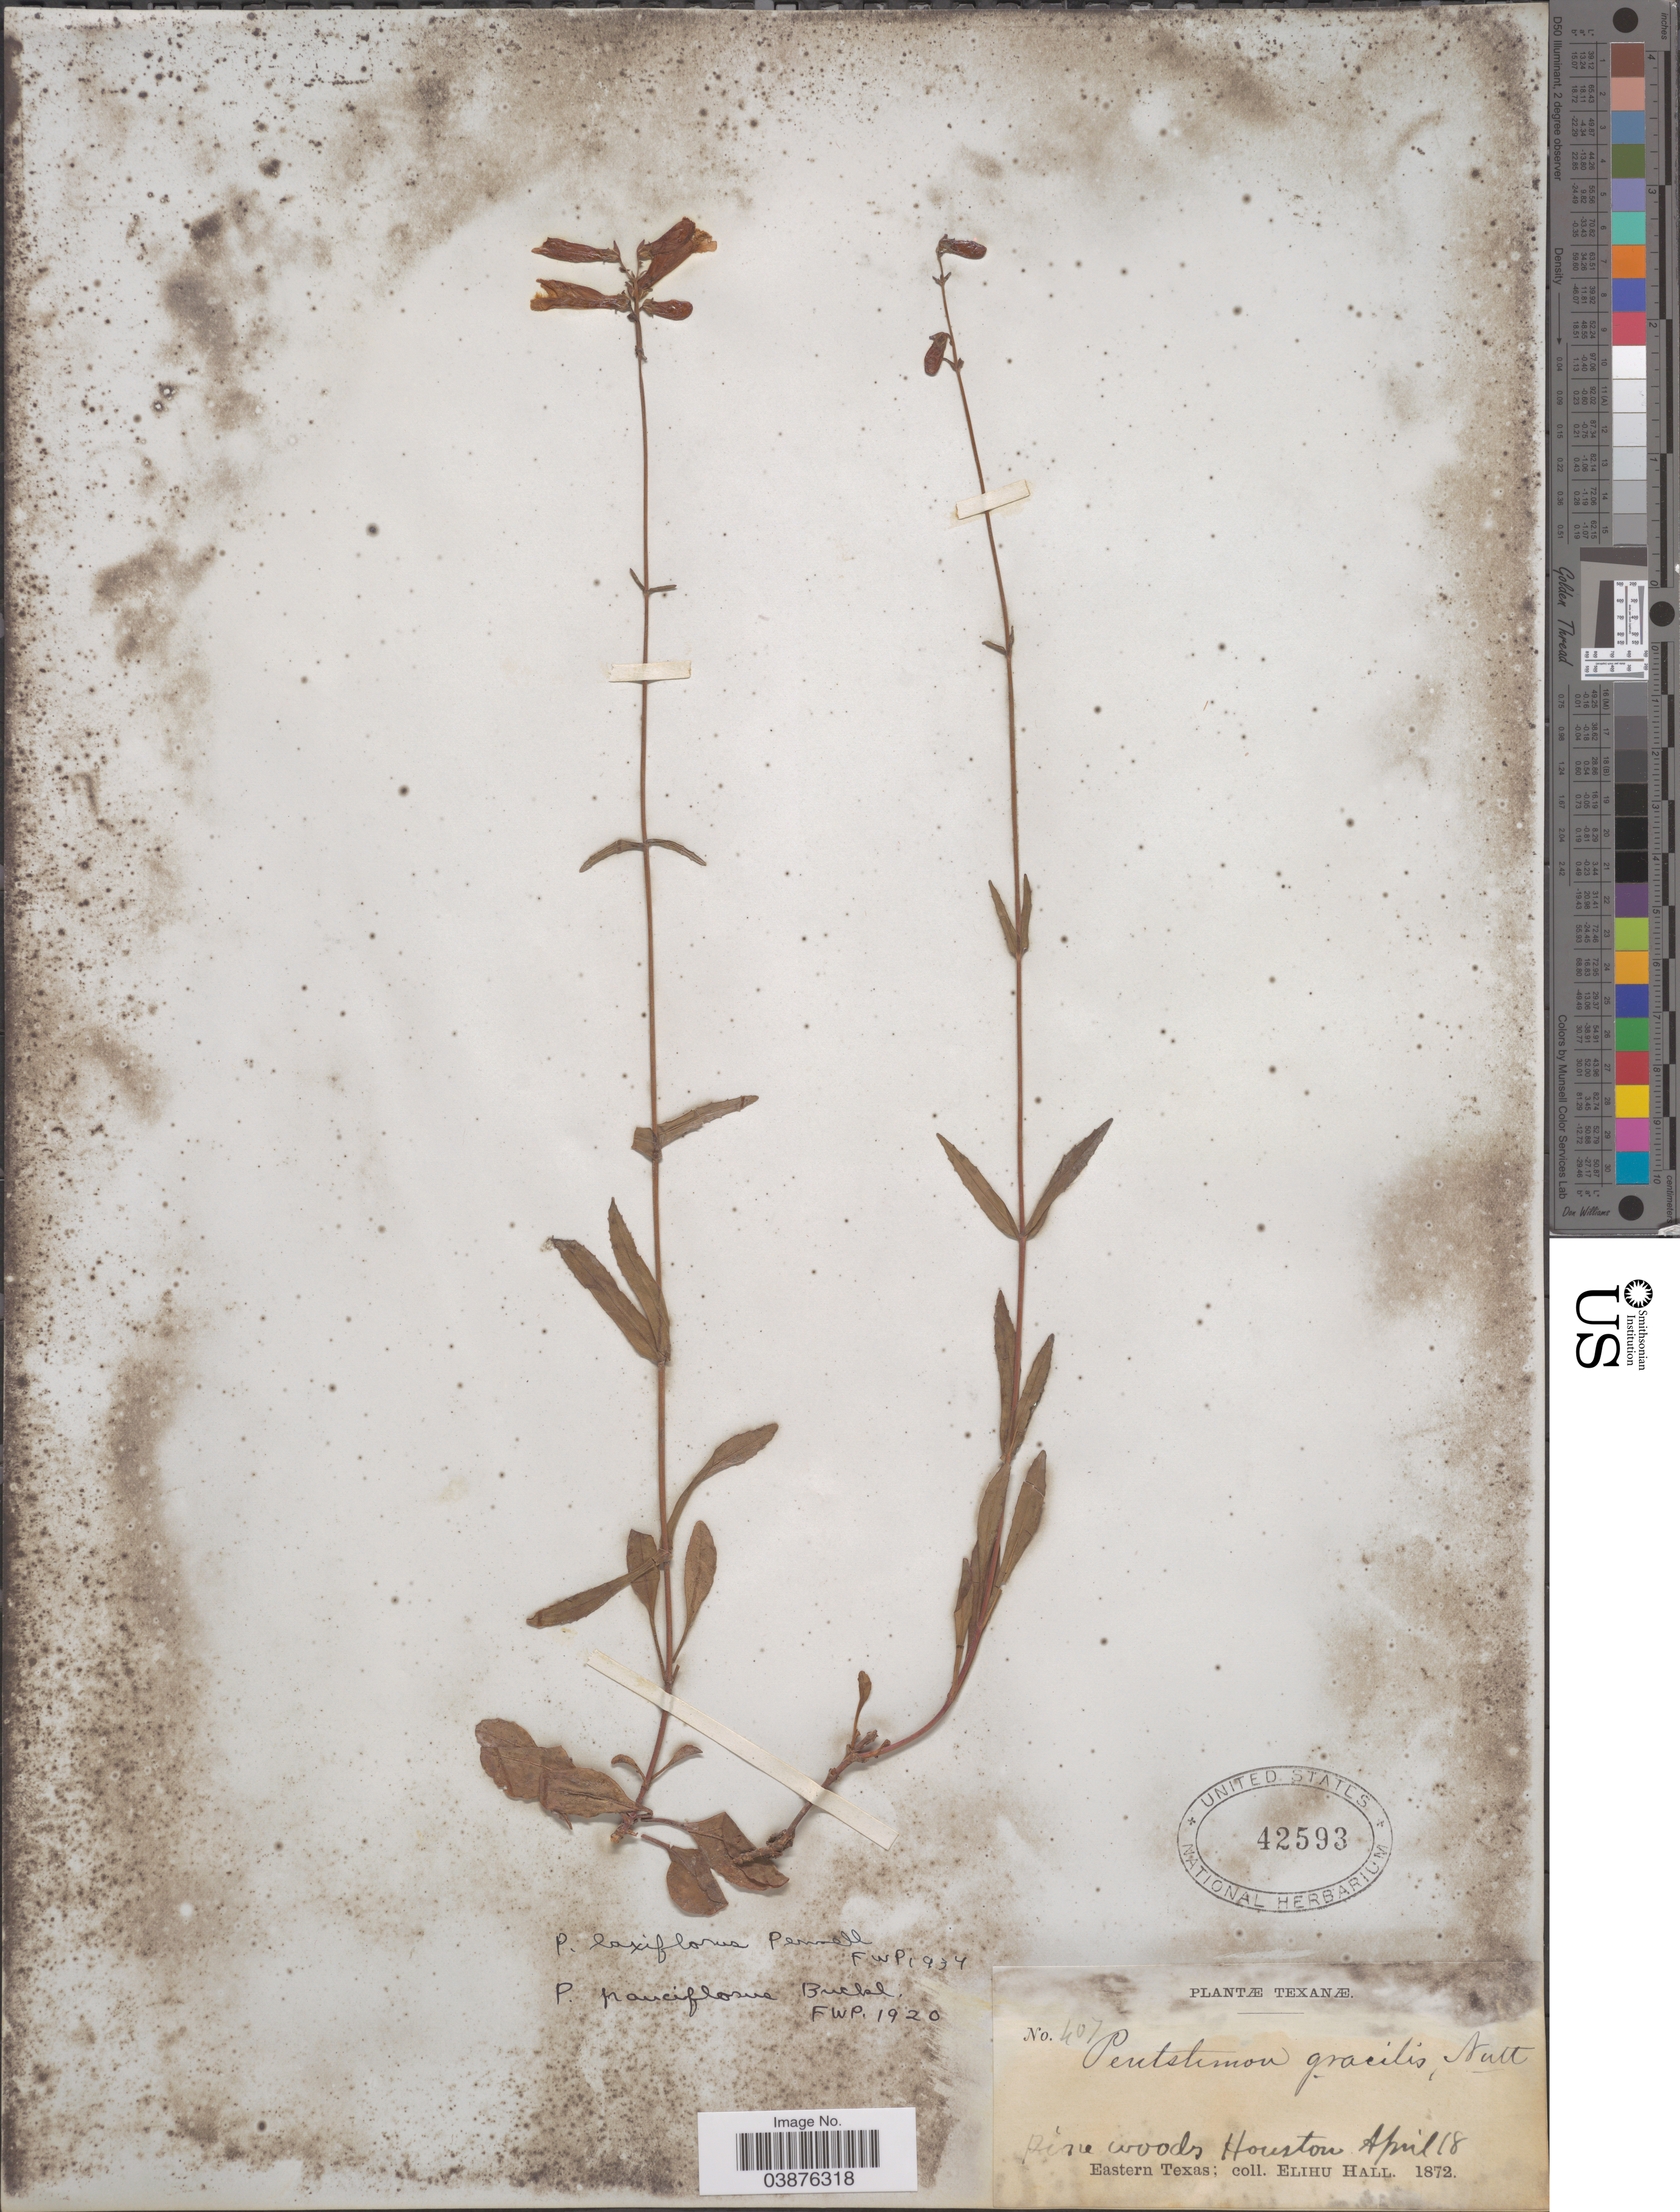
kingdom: Plantae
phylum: Tracheophyta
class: Magnoliopsida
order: Lamiales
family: Plantaginaceae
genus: Penstemon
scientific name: Penstemon laxiflorus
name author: Pennell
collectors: E. Hall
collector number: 407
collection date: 1872-04-18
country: United States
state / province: Texas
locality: Pine woods. Houston. Eastern Texas.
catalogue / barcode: US 42593